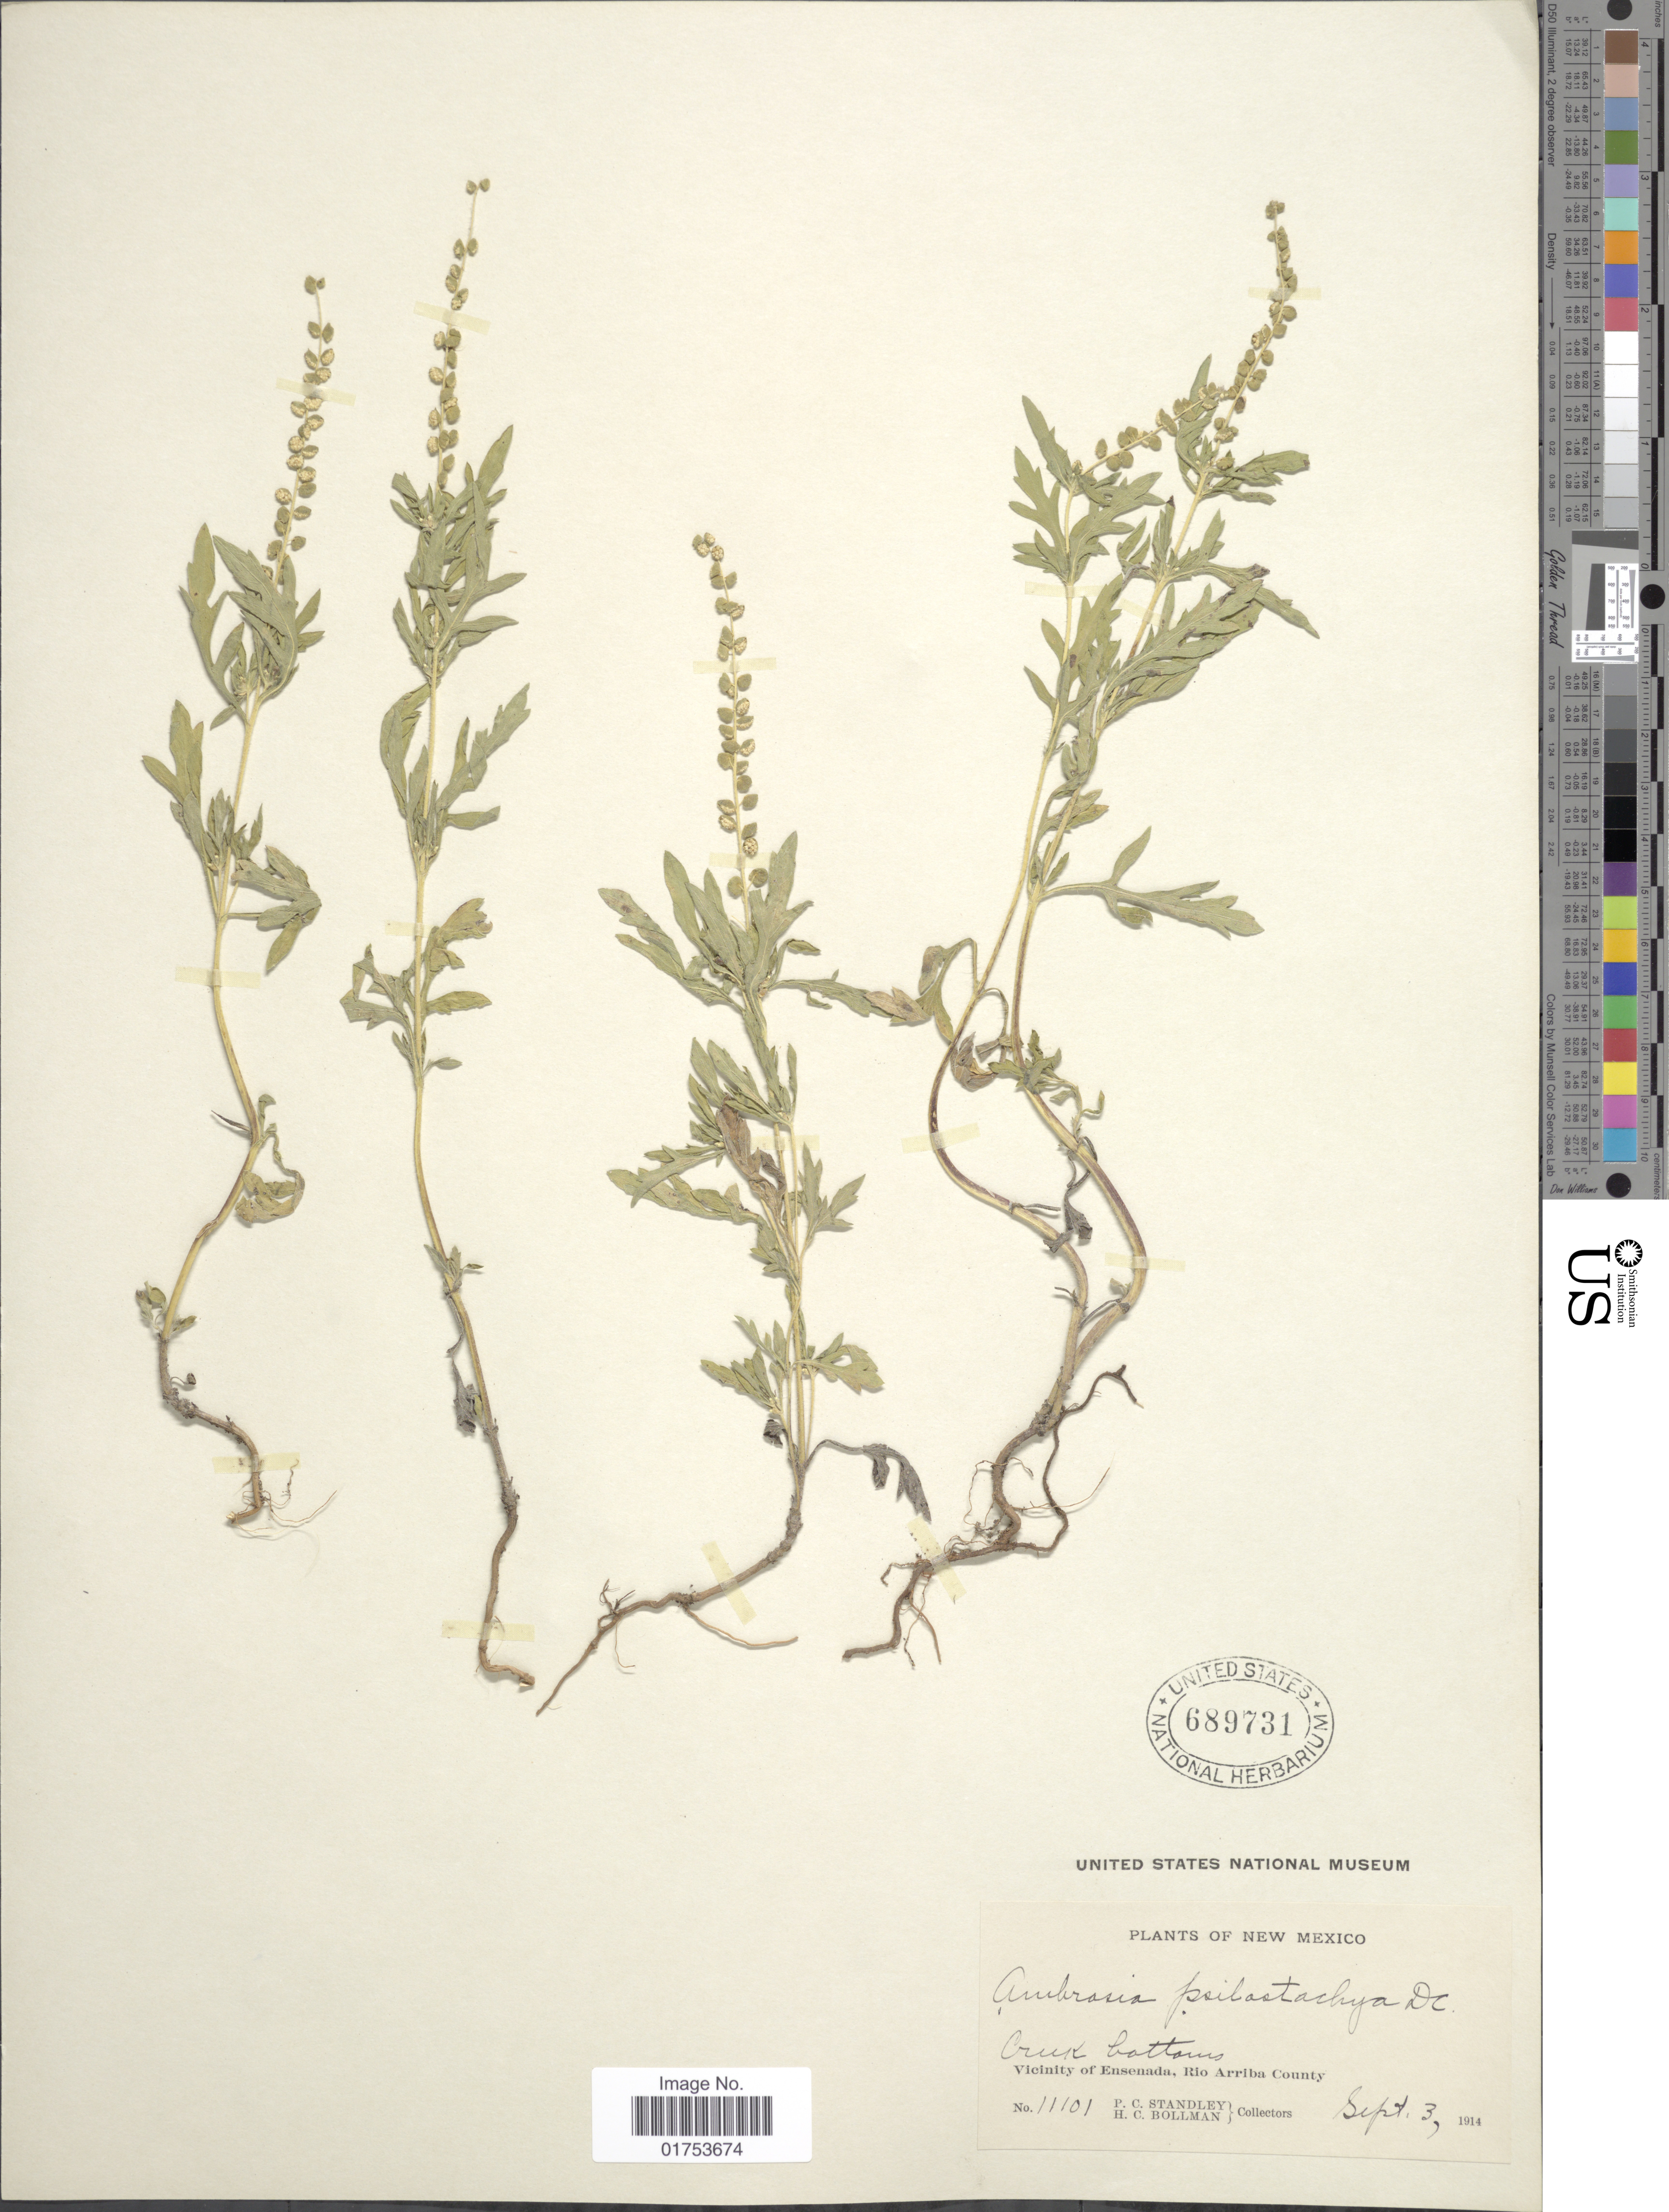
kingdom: Plantae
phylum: Tracheophyta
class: Magnoliopsida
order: Asterales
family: Asteraceae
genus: Ambrosia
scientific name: Ambrosia psilostachya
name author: DC.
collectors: P. C. Standley & H. C. Bollman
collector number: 11101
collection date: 1914-09-03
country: United States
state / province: New Mexico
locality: Vicinity of Ensenada, Rio Arriba County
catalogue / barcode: US 689731